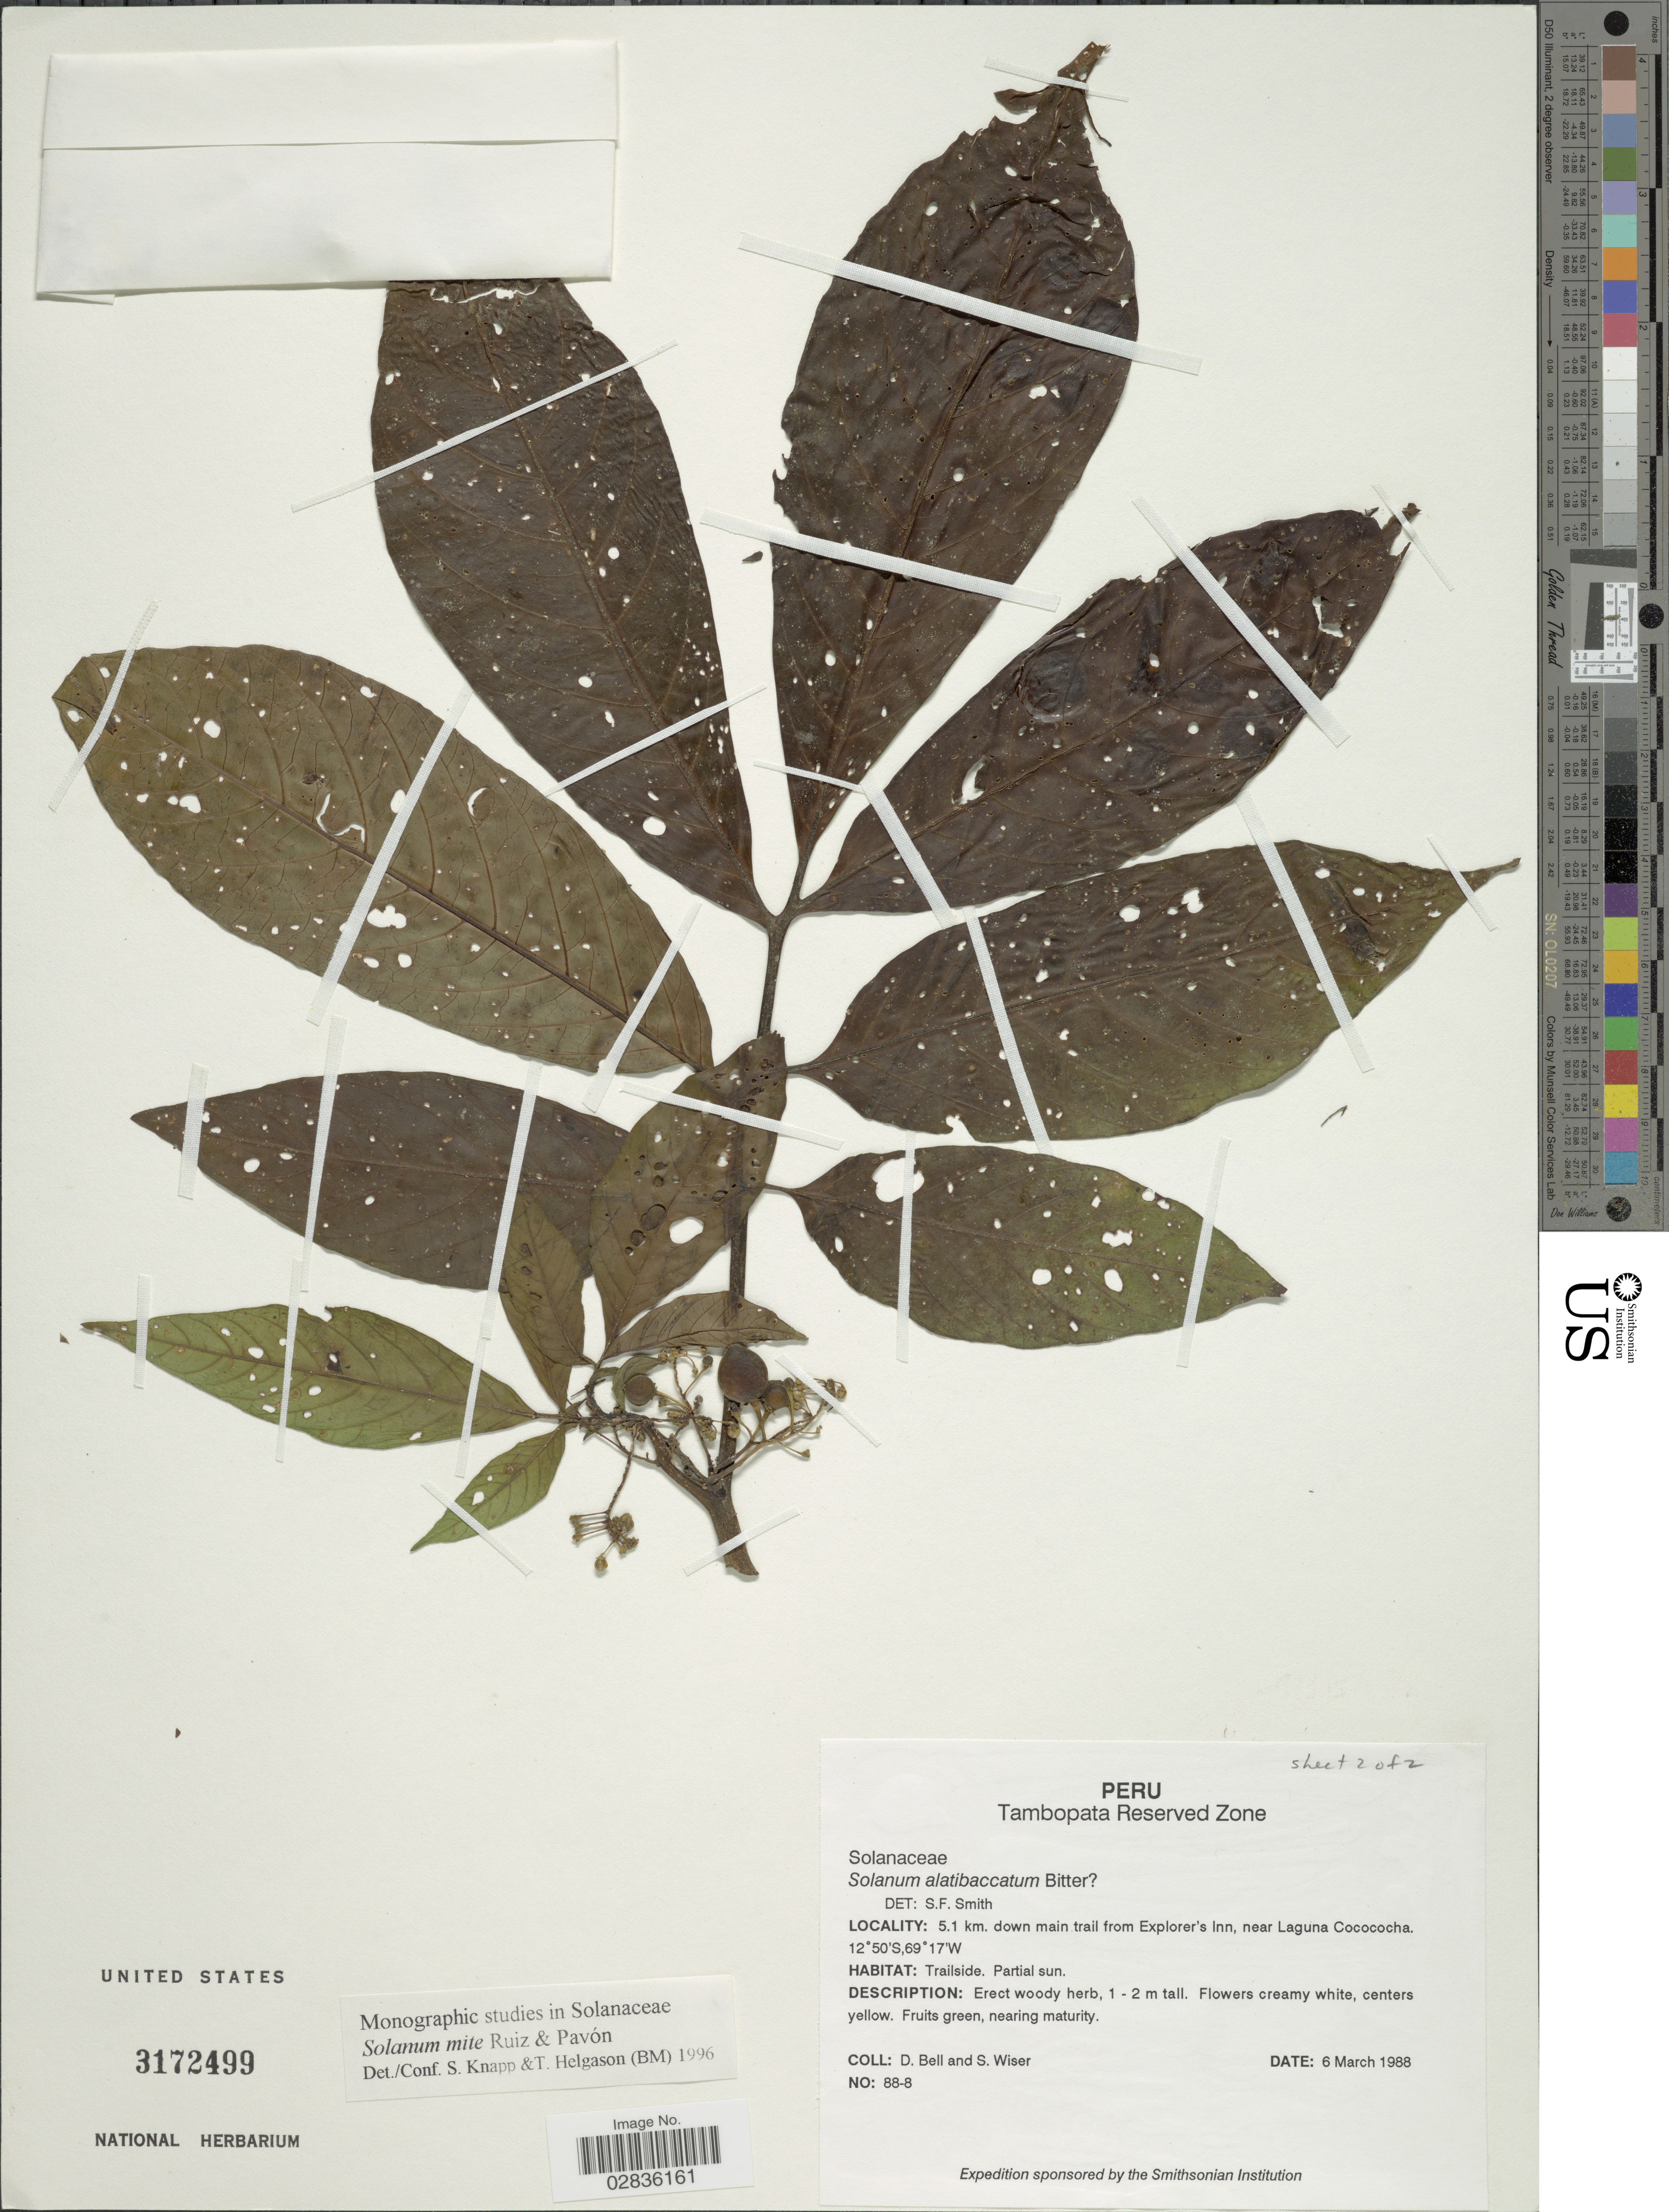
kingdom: Plantae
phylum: Tracheophyta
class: Magnoliopsida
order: Solanales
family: Solanaceae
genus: Solanum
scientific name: Solanum mite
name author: Ruiz & Pav.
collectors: D. A. Bell & S. Wiser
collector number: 88-8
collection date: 1988-03-06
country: Peru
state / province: Madre de Dios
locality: Tambopata Reserved Zone. 5.1 km. down main trail from Explorer's Inn, near Laguna Cocococha.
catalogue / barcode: US 3172499